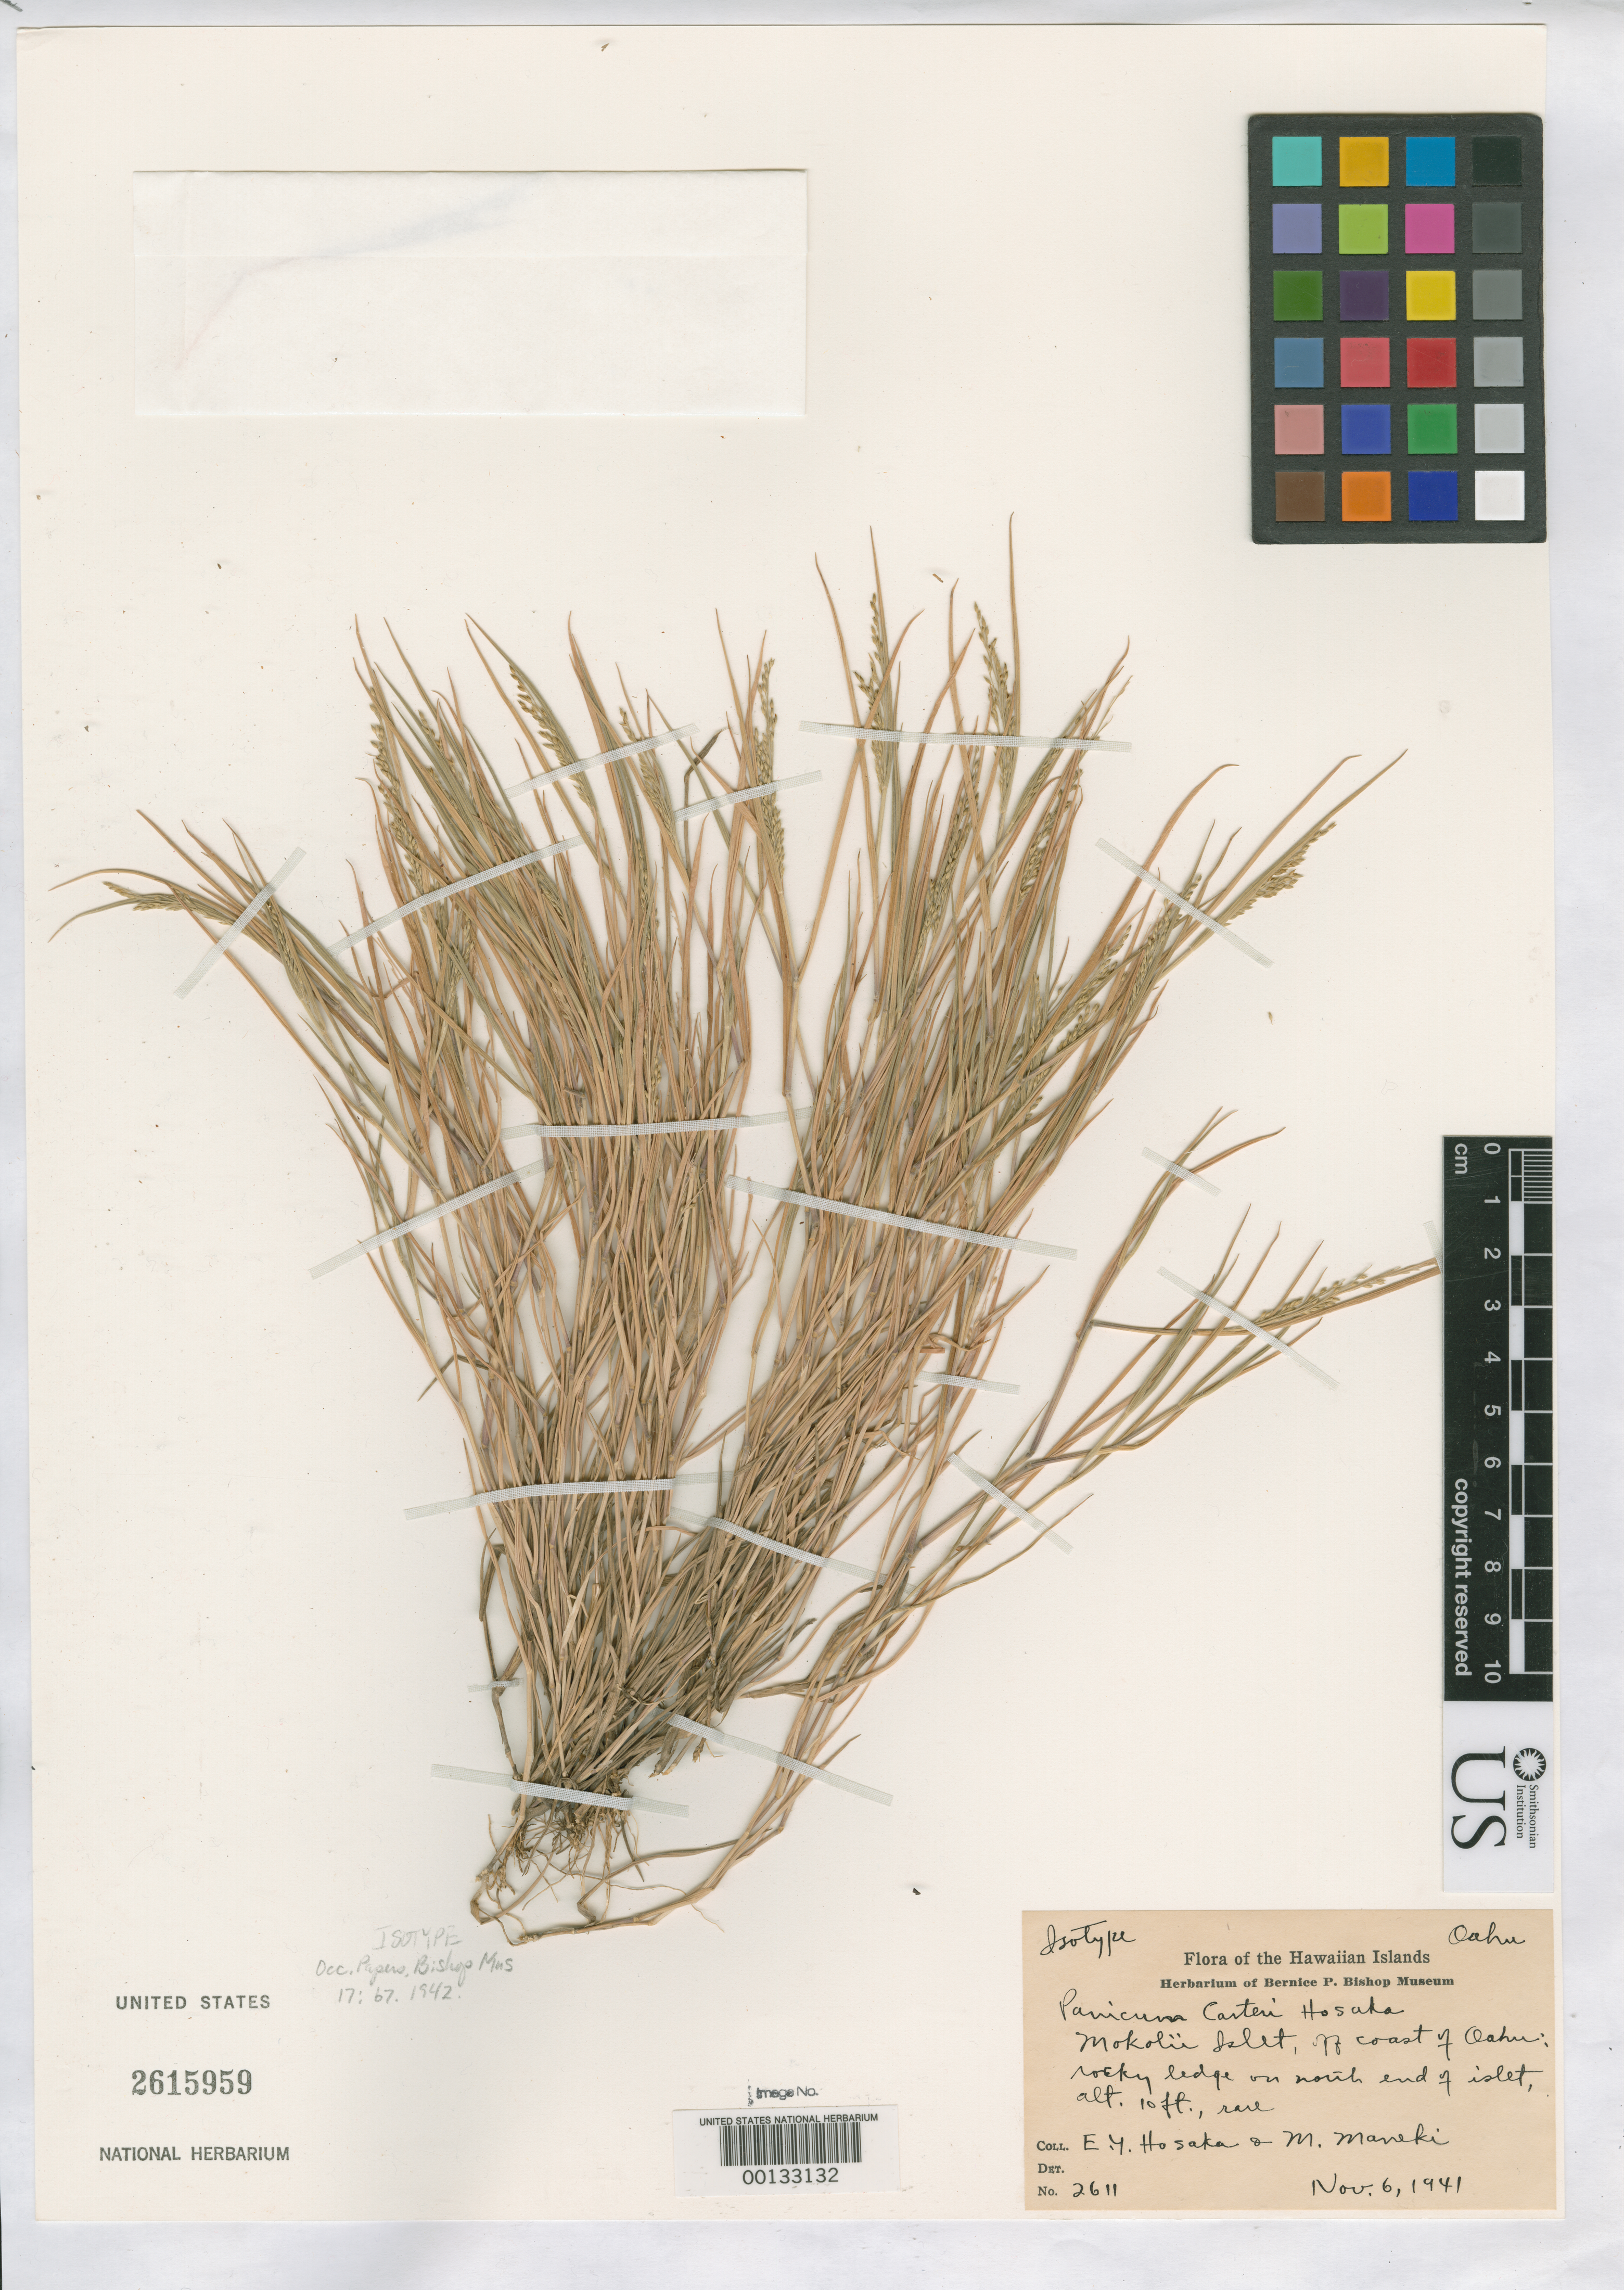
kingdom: Plantae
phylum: Tracheophyta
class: Liliopsida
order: Poales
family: Poaceae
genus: Panicum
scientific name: Panicum carteri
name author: Hosaka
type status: Isotype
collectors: E. Y. Hosaka & M. Maneki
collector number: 2611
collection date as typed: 06 Nov 1941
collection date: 1941-11-06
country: United States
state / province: Hawaii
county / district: Honolulu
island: Mokoli'i [Chinamans Hat] Islet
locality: Mokli'i Islet off coast of Oahu, (Kaneohe Bay).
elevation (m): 3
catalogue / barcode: US 2615959